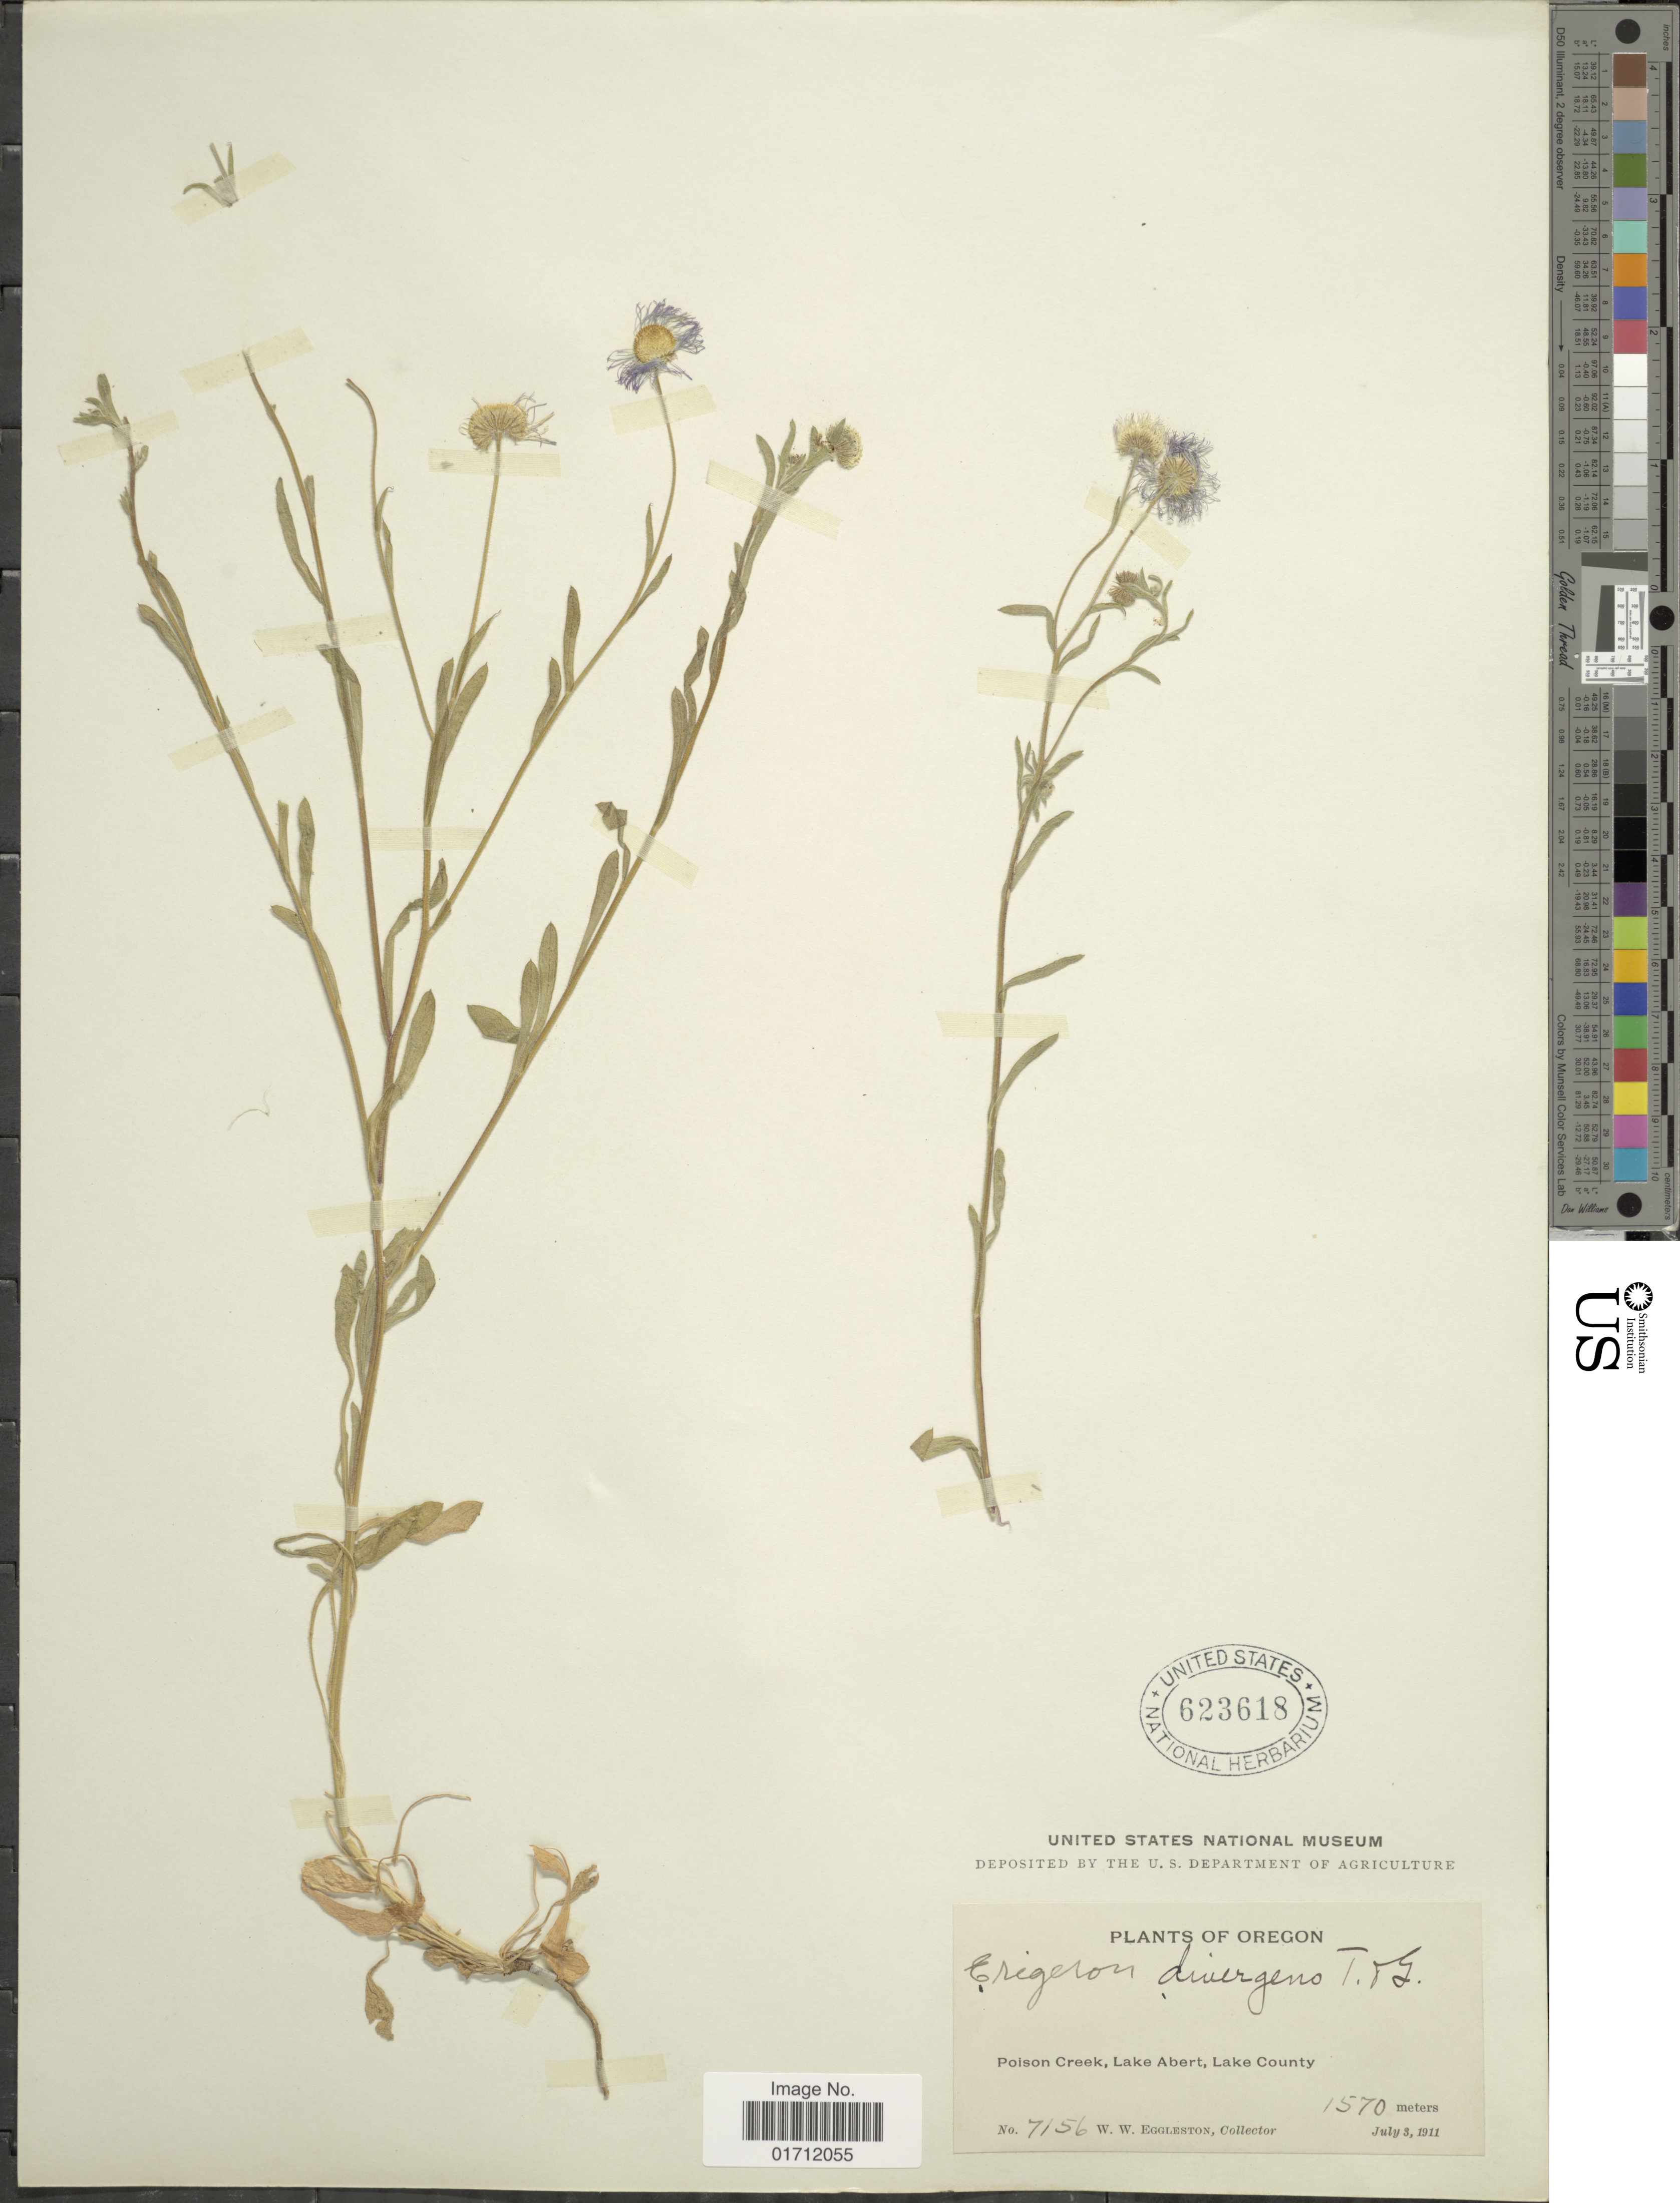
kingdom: Plantae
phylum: Tracheophyta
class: Magnoliopsida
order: Asterales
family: Asteraceae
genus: Erigeron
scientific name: Erigeron divergens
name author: Torr. & A. Gray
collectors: W. W. Eggleston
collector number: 7156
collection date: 1911-07-03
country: United States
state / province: Oregon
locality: Poison Creek, Lake Abert, Lake County.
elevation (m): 1570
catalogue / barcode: US 623618